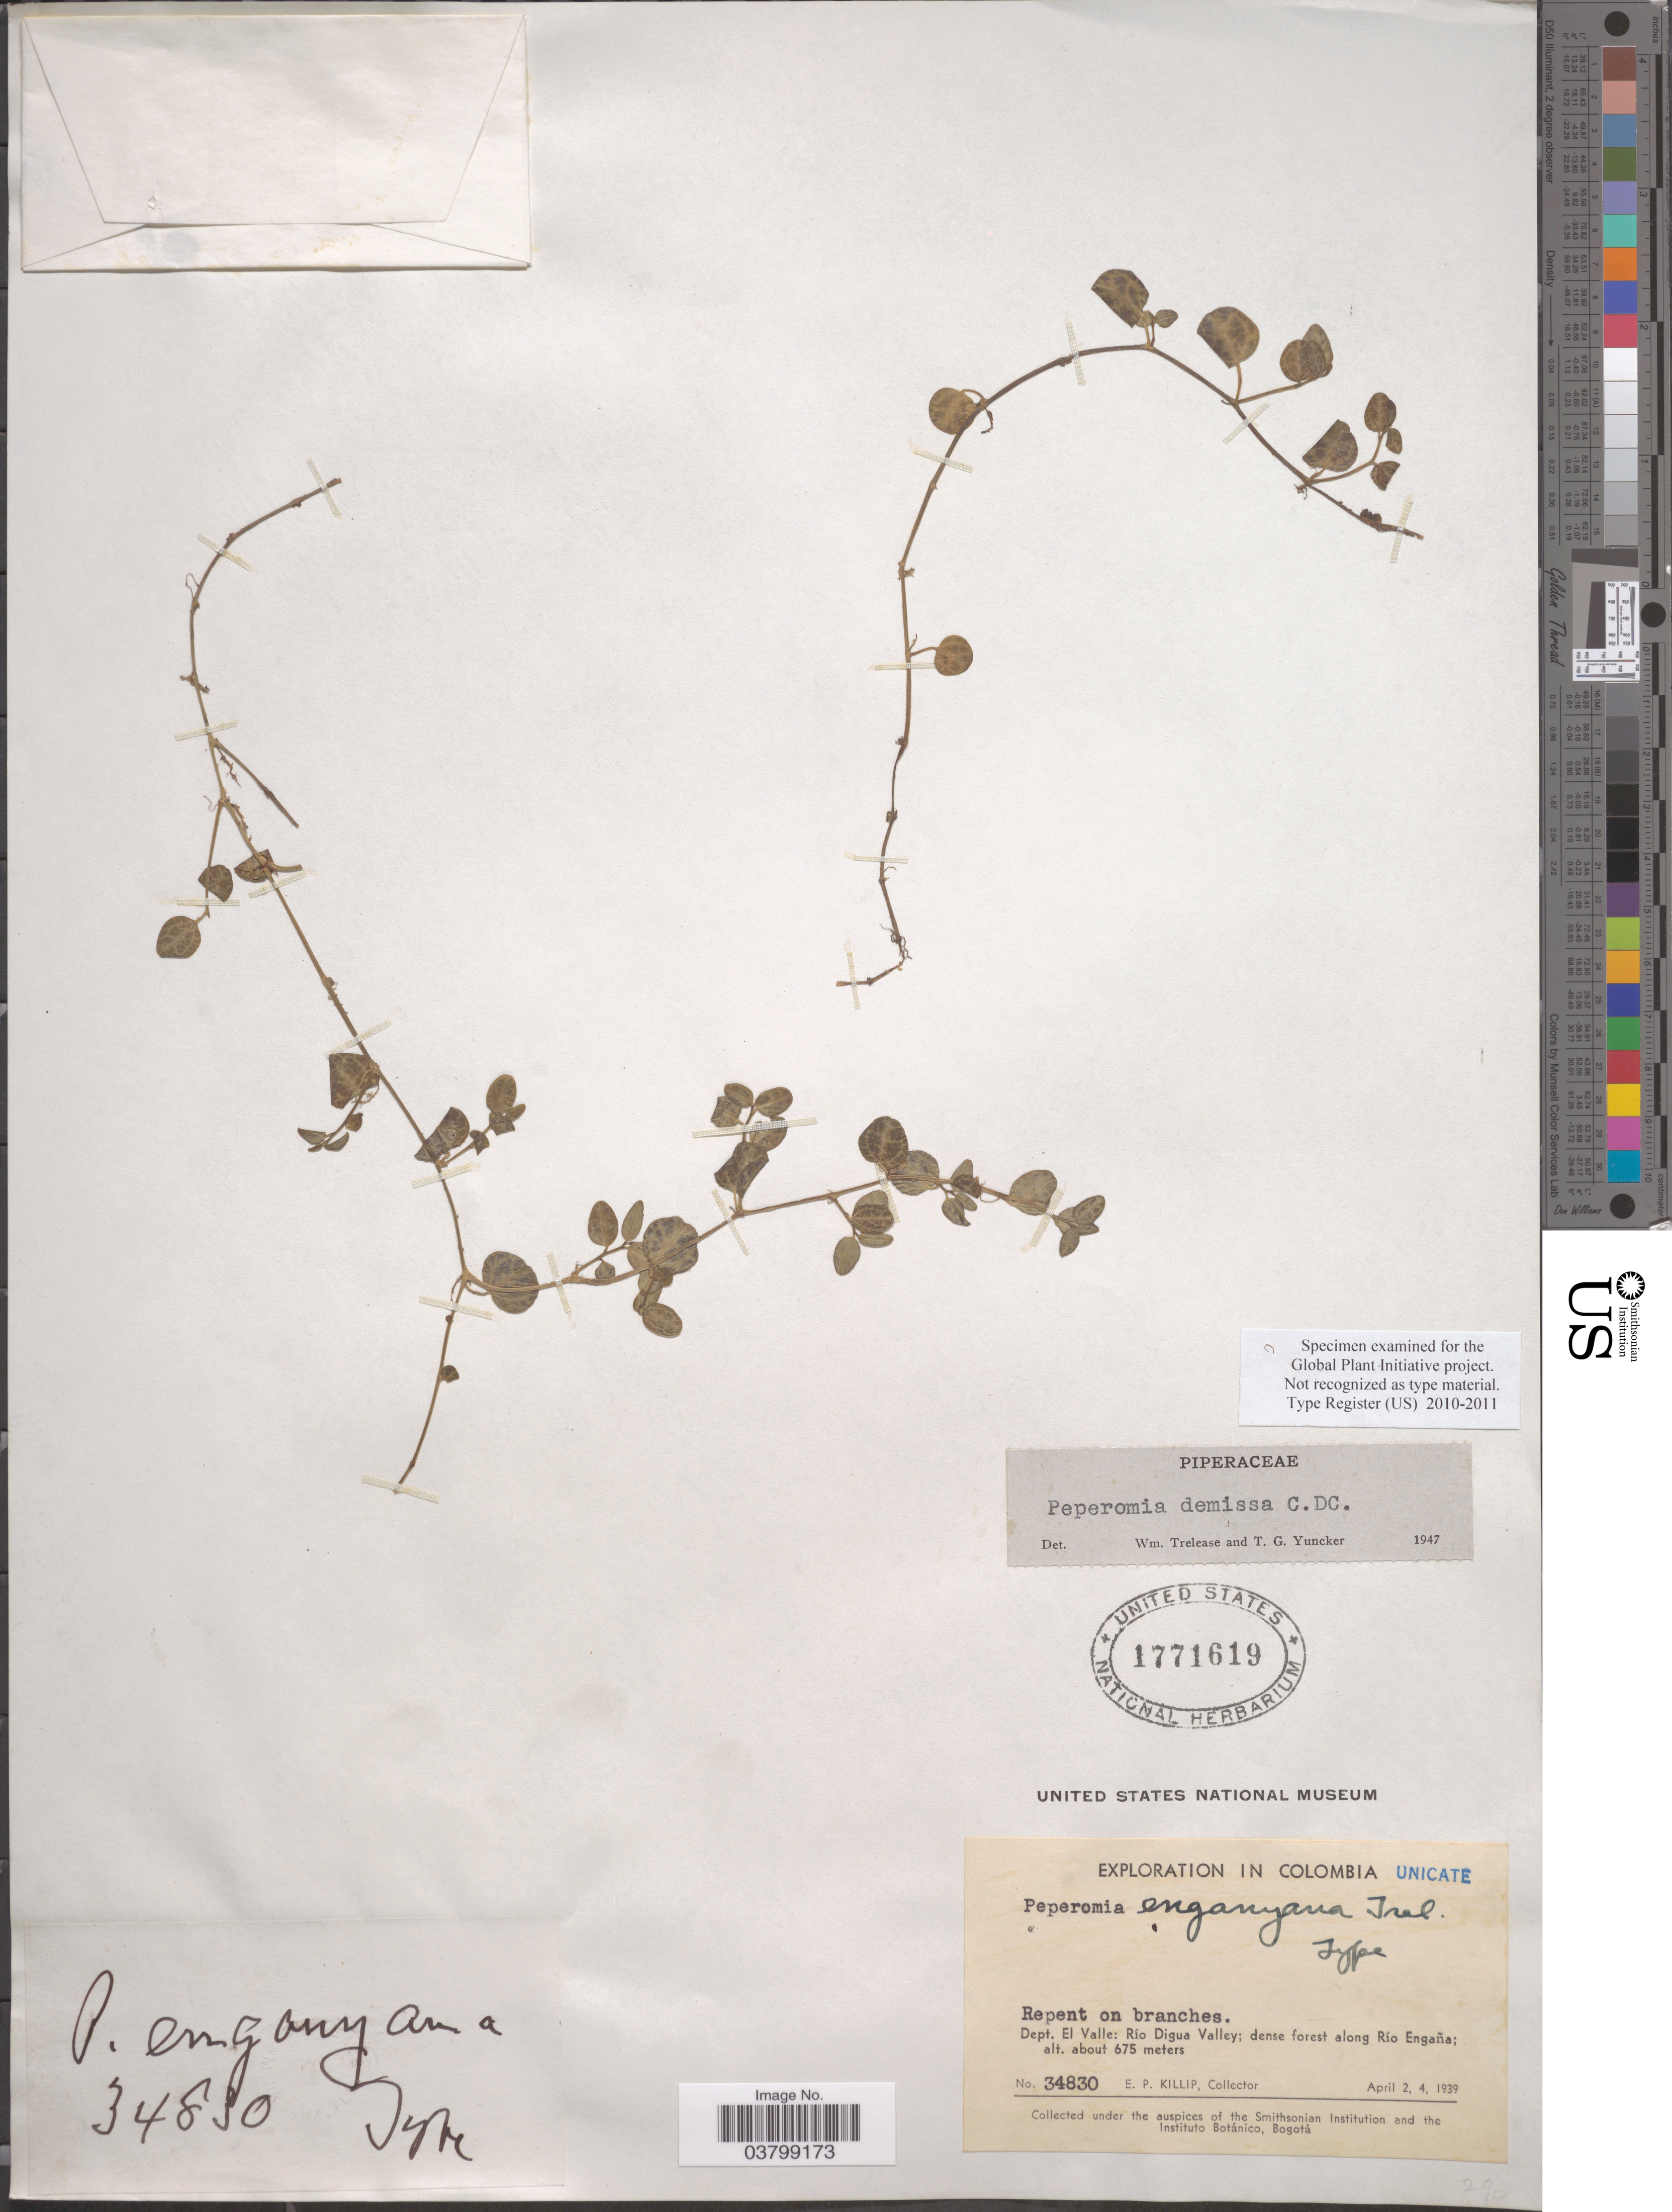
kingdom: Plantae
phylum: Tracheophyta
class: Magnoliopsida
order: Piperales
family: Piperaceae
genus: Peperomia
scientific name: Peperomia sp.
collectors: E. P. Killip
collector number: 34830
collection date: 1939-04-02/1939-04-04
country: Colombia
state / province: Valle del Cauca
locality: Dept. El Valle: Río Digua Valley; dense forest along Río Engaña.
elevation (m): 675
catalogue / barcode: US 1771619